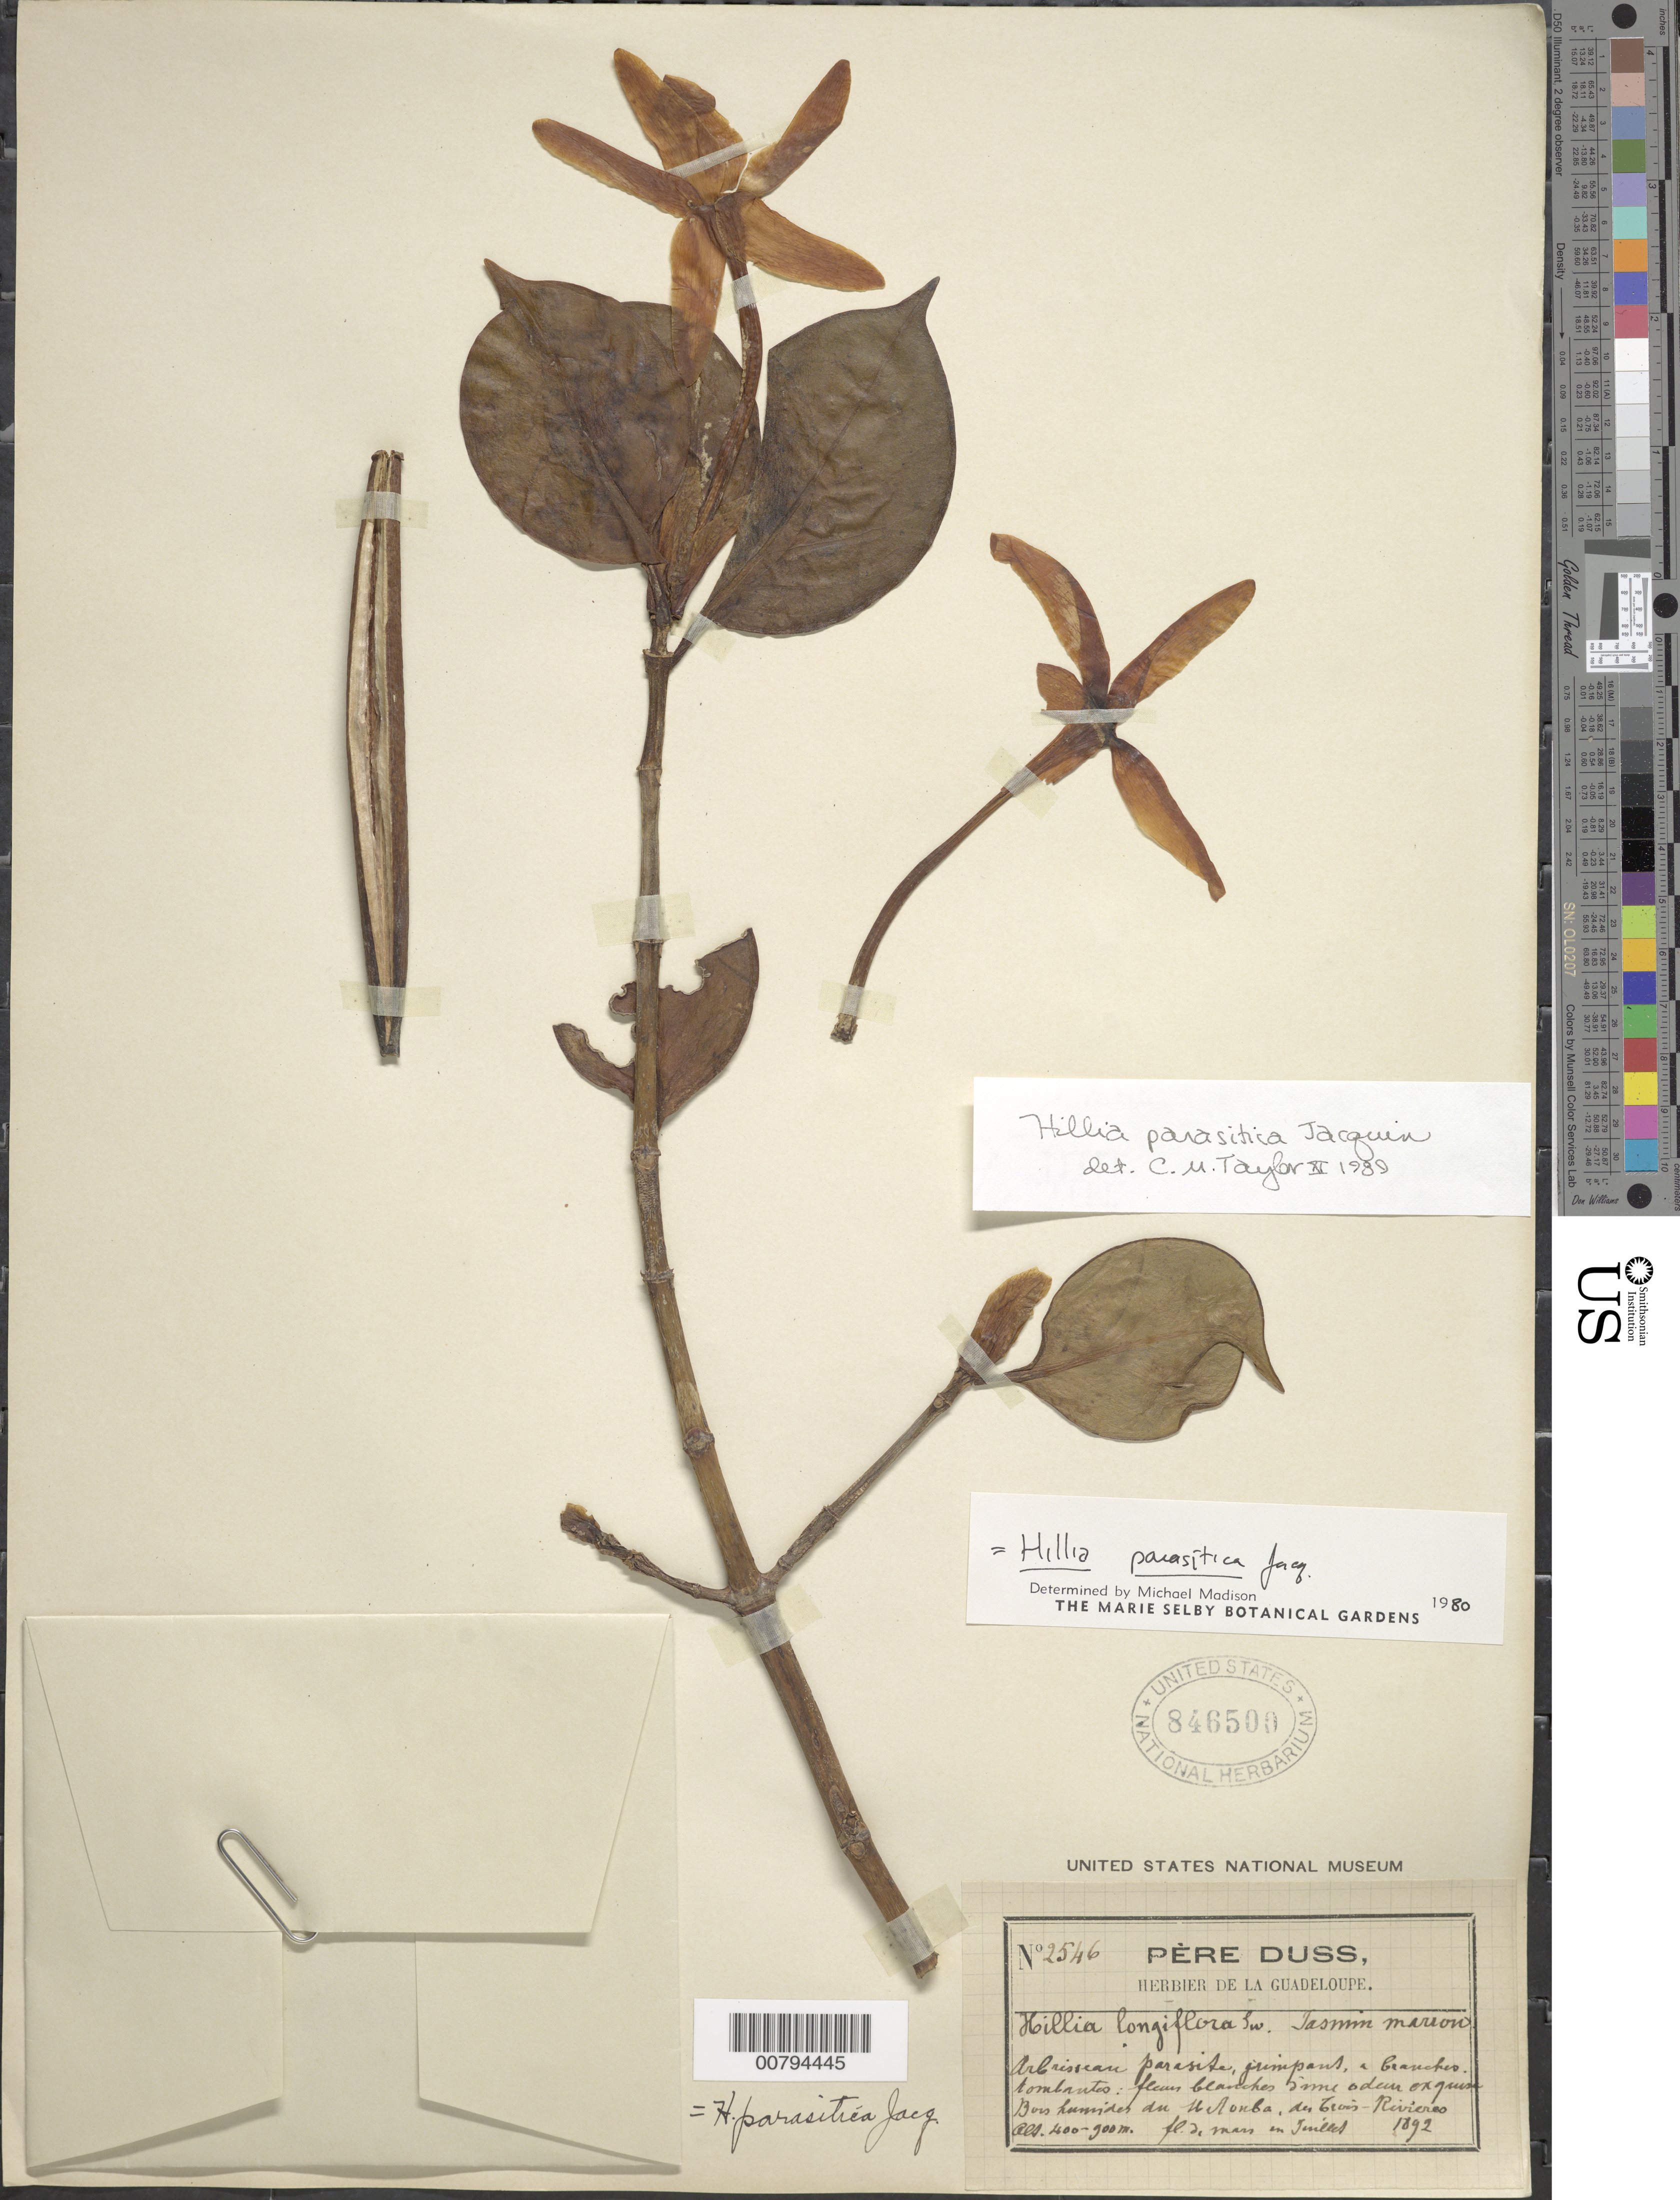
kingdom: Plantae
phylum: Tracheophyta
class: Magnoliopsida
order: Gentianales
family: Rubiaceae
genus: Hillia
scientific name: Hillia parasitica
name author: Jacq.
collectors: Père Duss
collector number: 2546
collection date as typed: Mar 1892 to -- Jul 1892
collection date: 1892-03/1892-07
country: Guadeloupe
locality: Bois de M. Aonba, des Trois (sp?) Rivieres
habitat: Bois humides, on branch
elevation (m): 400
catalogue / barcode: US 846500